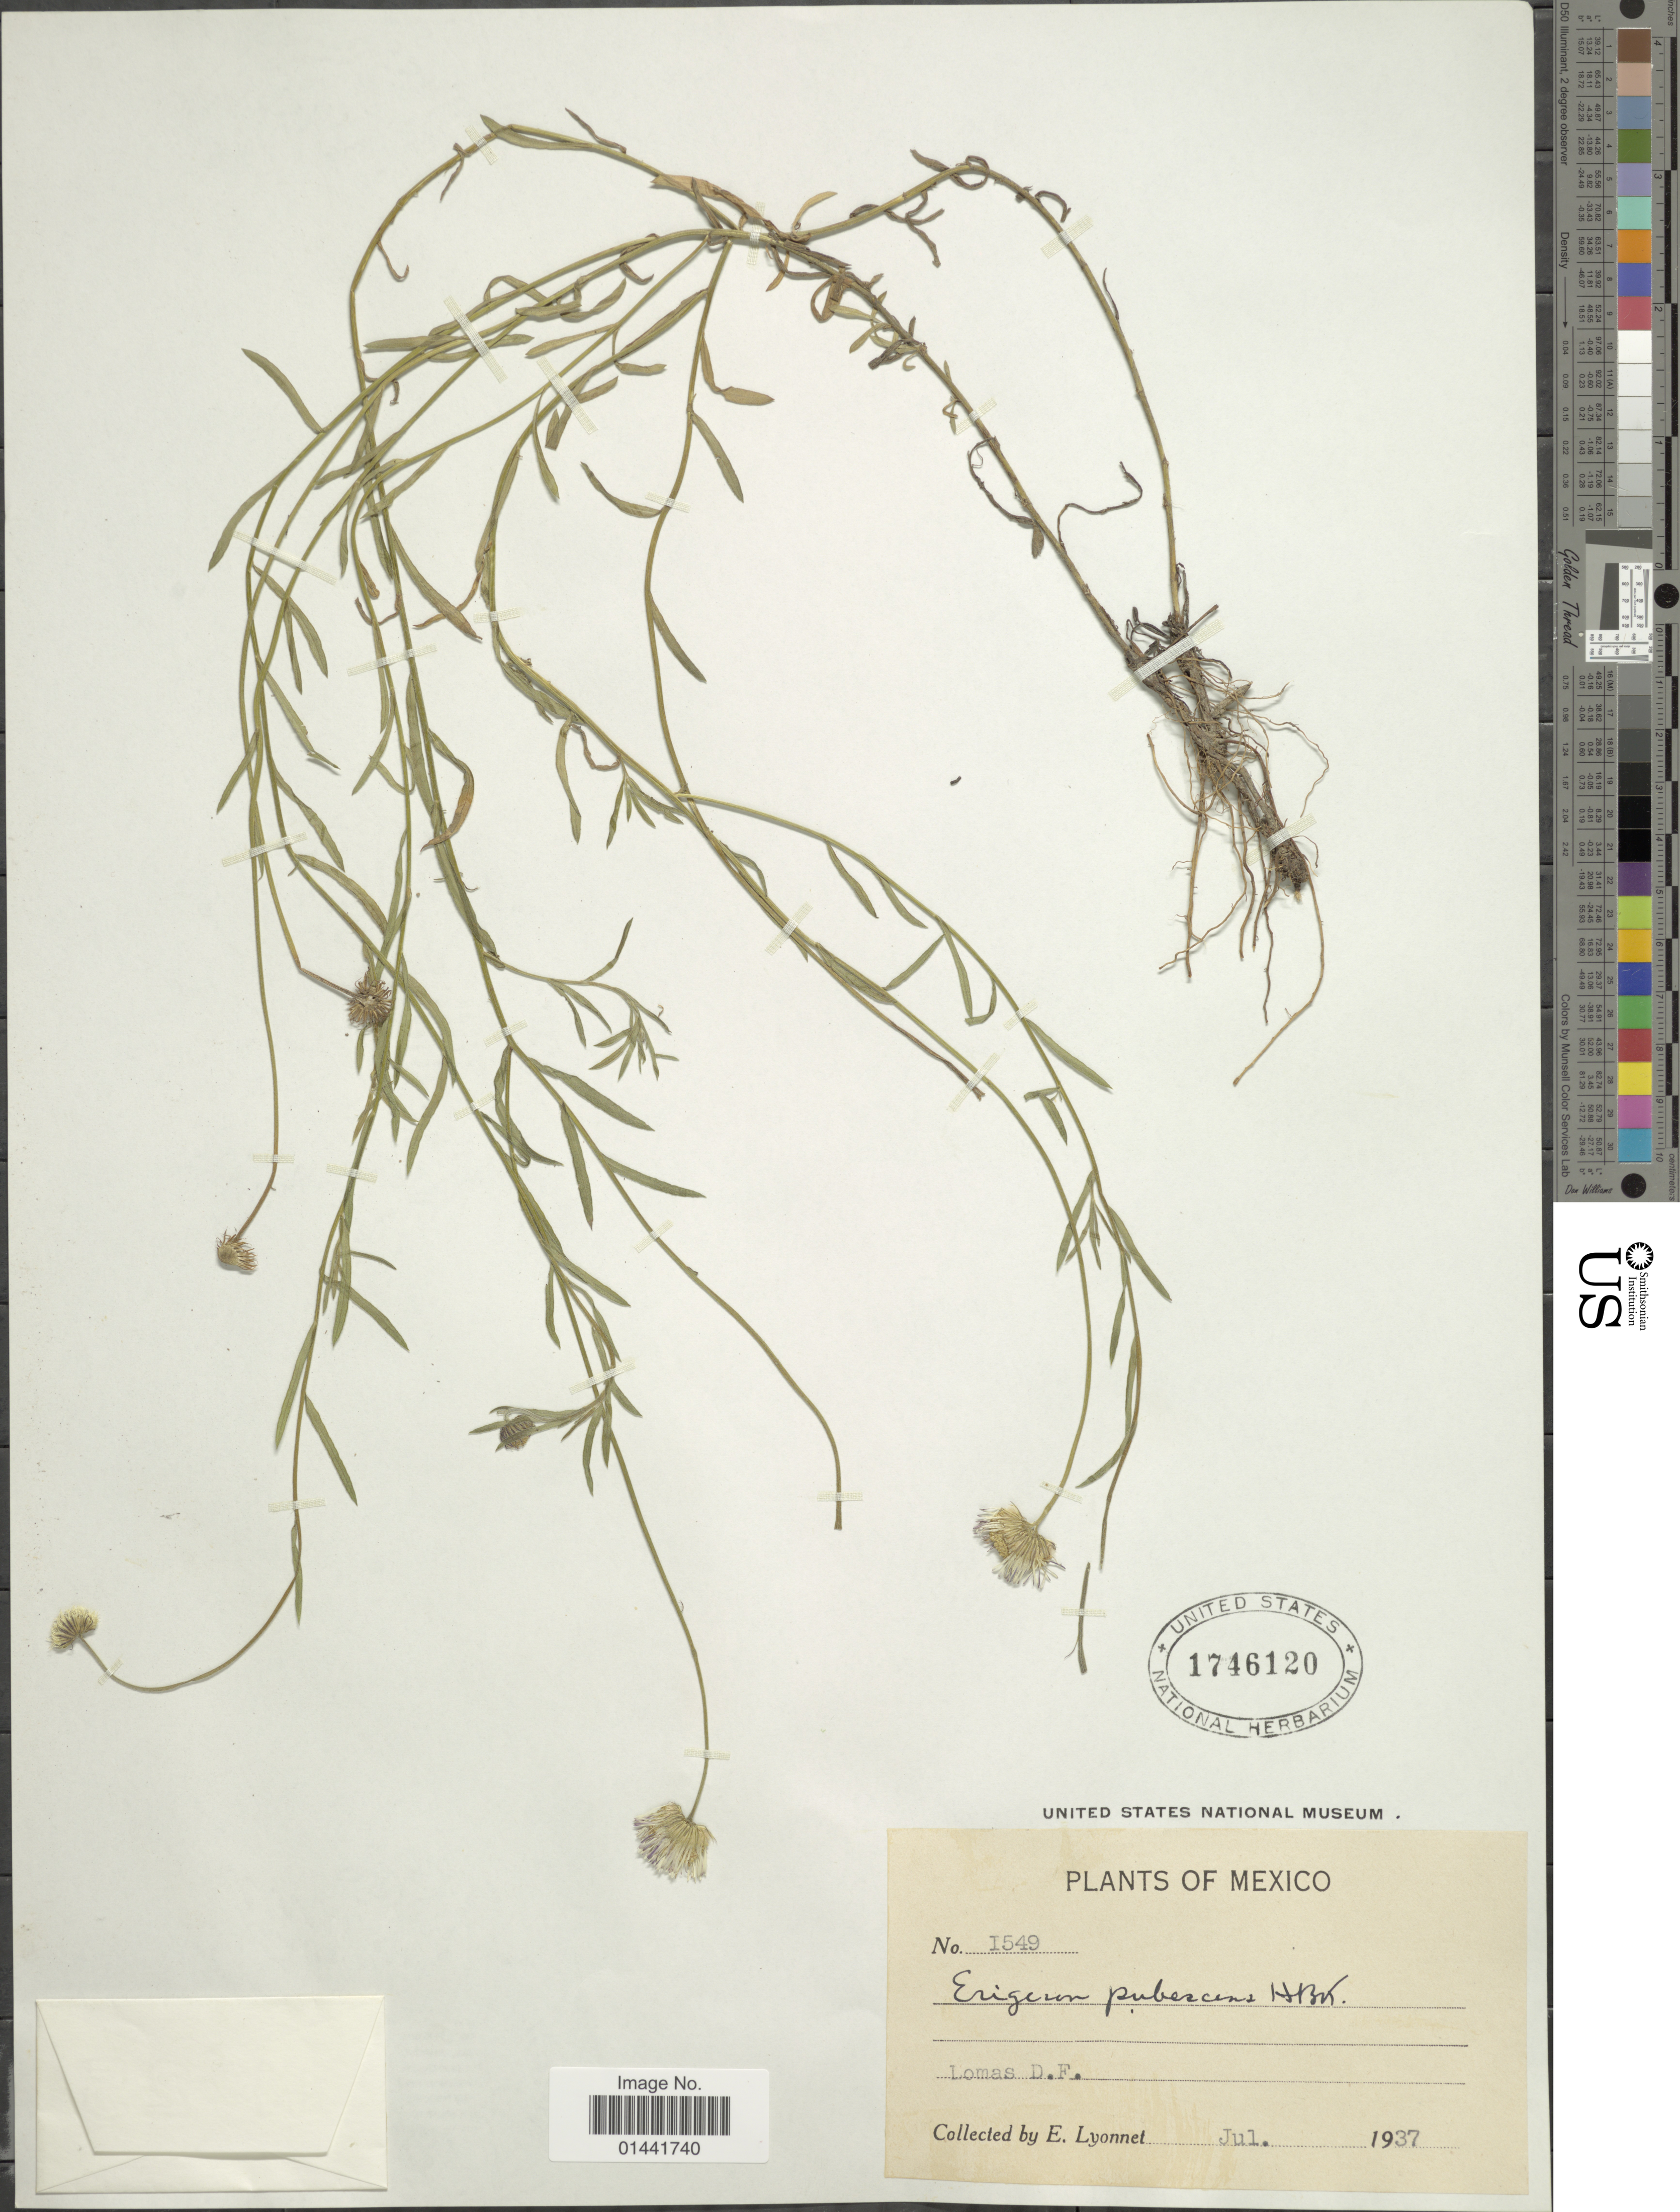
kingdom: Plantae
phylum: Tracheophyta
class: Magnoliopsida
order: Asterales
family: Asteraceae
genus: Erigeron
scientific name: Erigeron pubescens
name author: Kunth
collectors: E. Lyonnet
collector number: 1549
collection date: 1937-07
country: Mexico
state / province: Distrito Federal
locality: Lomas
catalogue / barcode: US 1746120